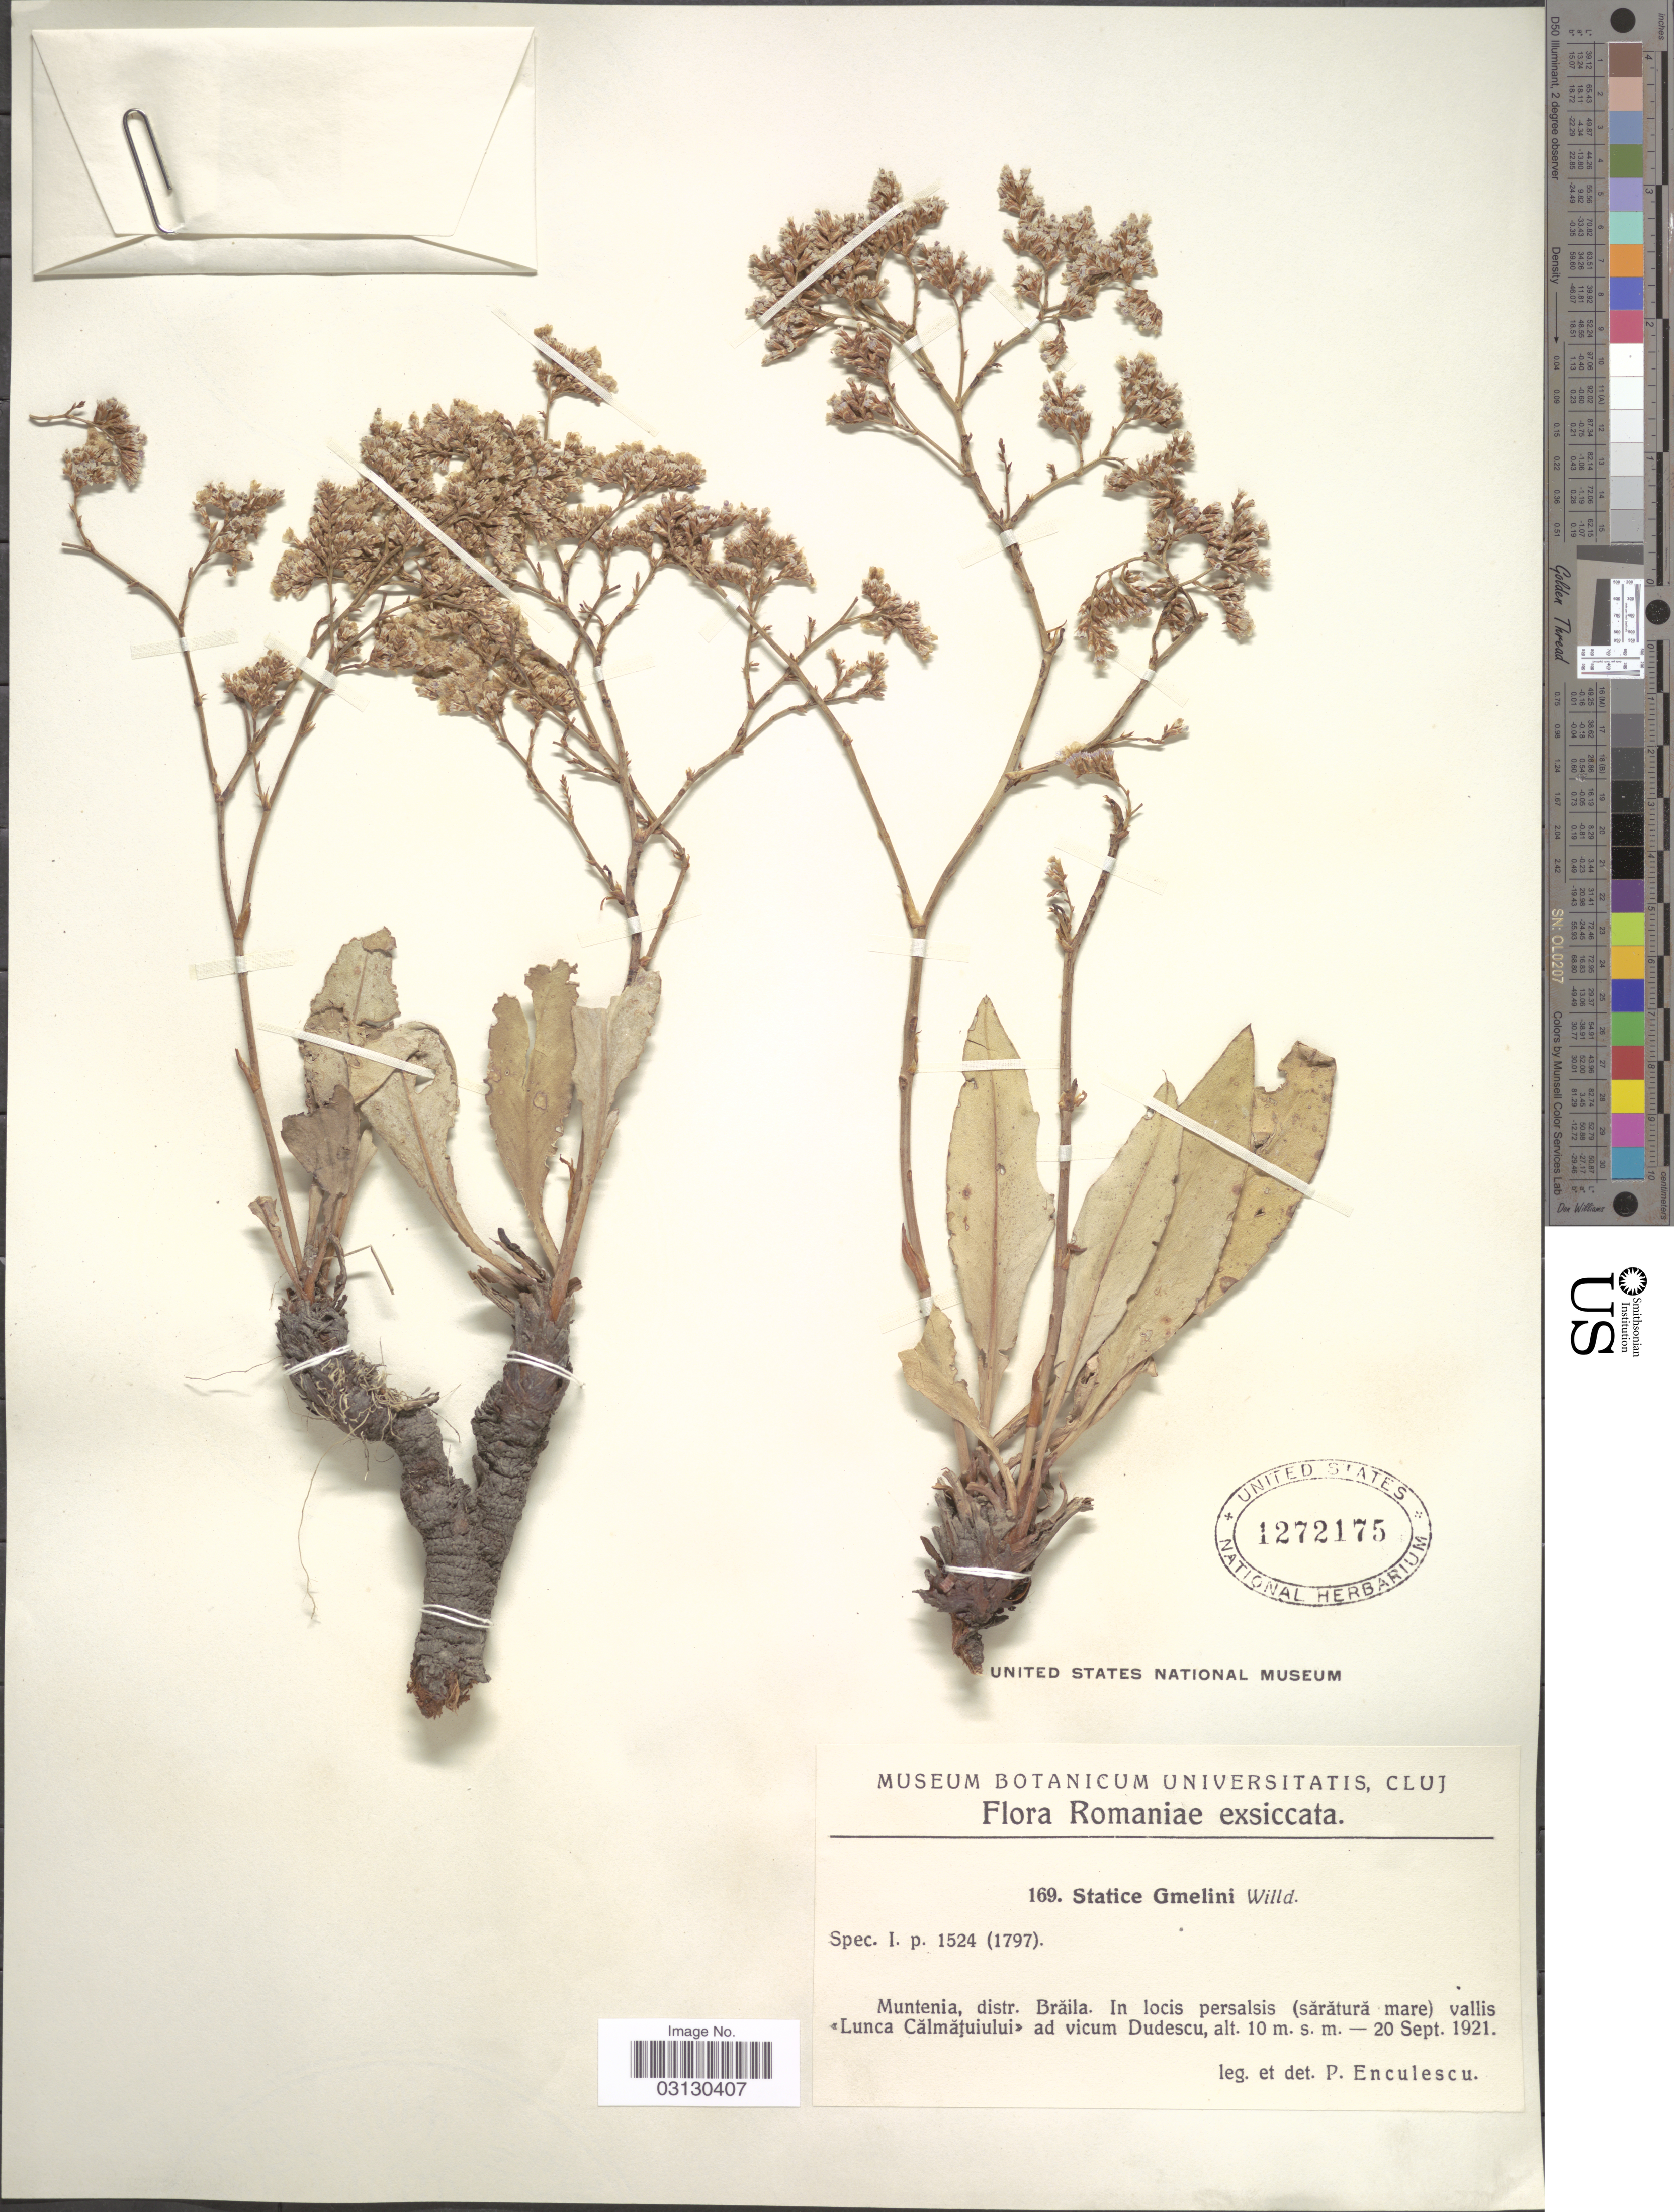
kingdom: Plantae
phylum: Tracheophyta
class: Magnoliopsida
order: Caryophyllales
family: Plumbaginaceae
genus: Limonium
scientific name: Limonium gmelinii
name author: (Willd.) Kuntze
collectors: P. Enculescu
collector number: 169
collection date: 1921-09-20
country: Romania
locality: Romaniae. Muntenia, distr. Brăila. In locis persalis (sărătură mare) vallis <<Lunca Călmătuiului>> ad vicum Dudescu.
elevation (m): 10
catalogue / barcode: US 1272175